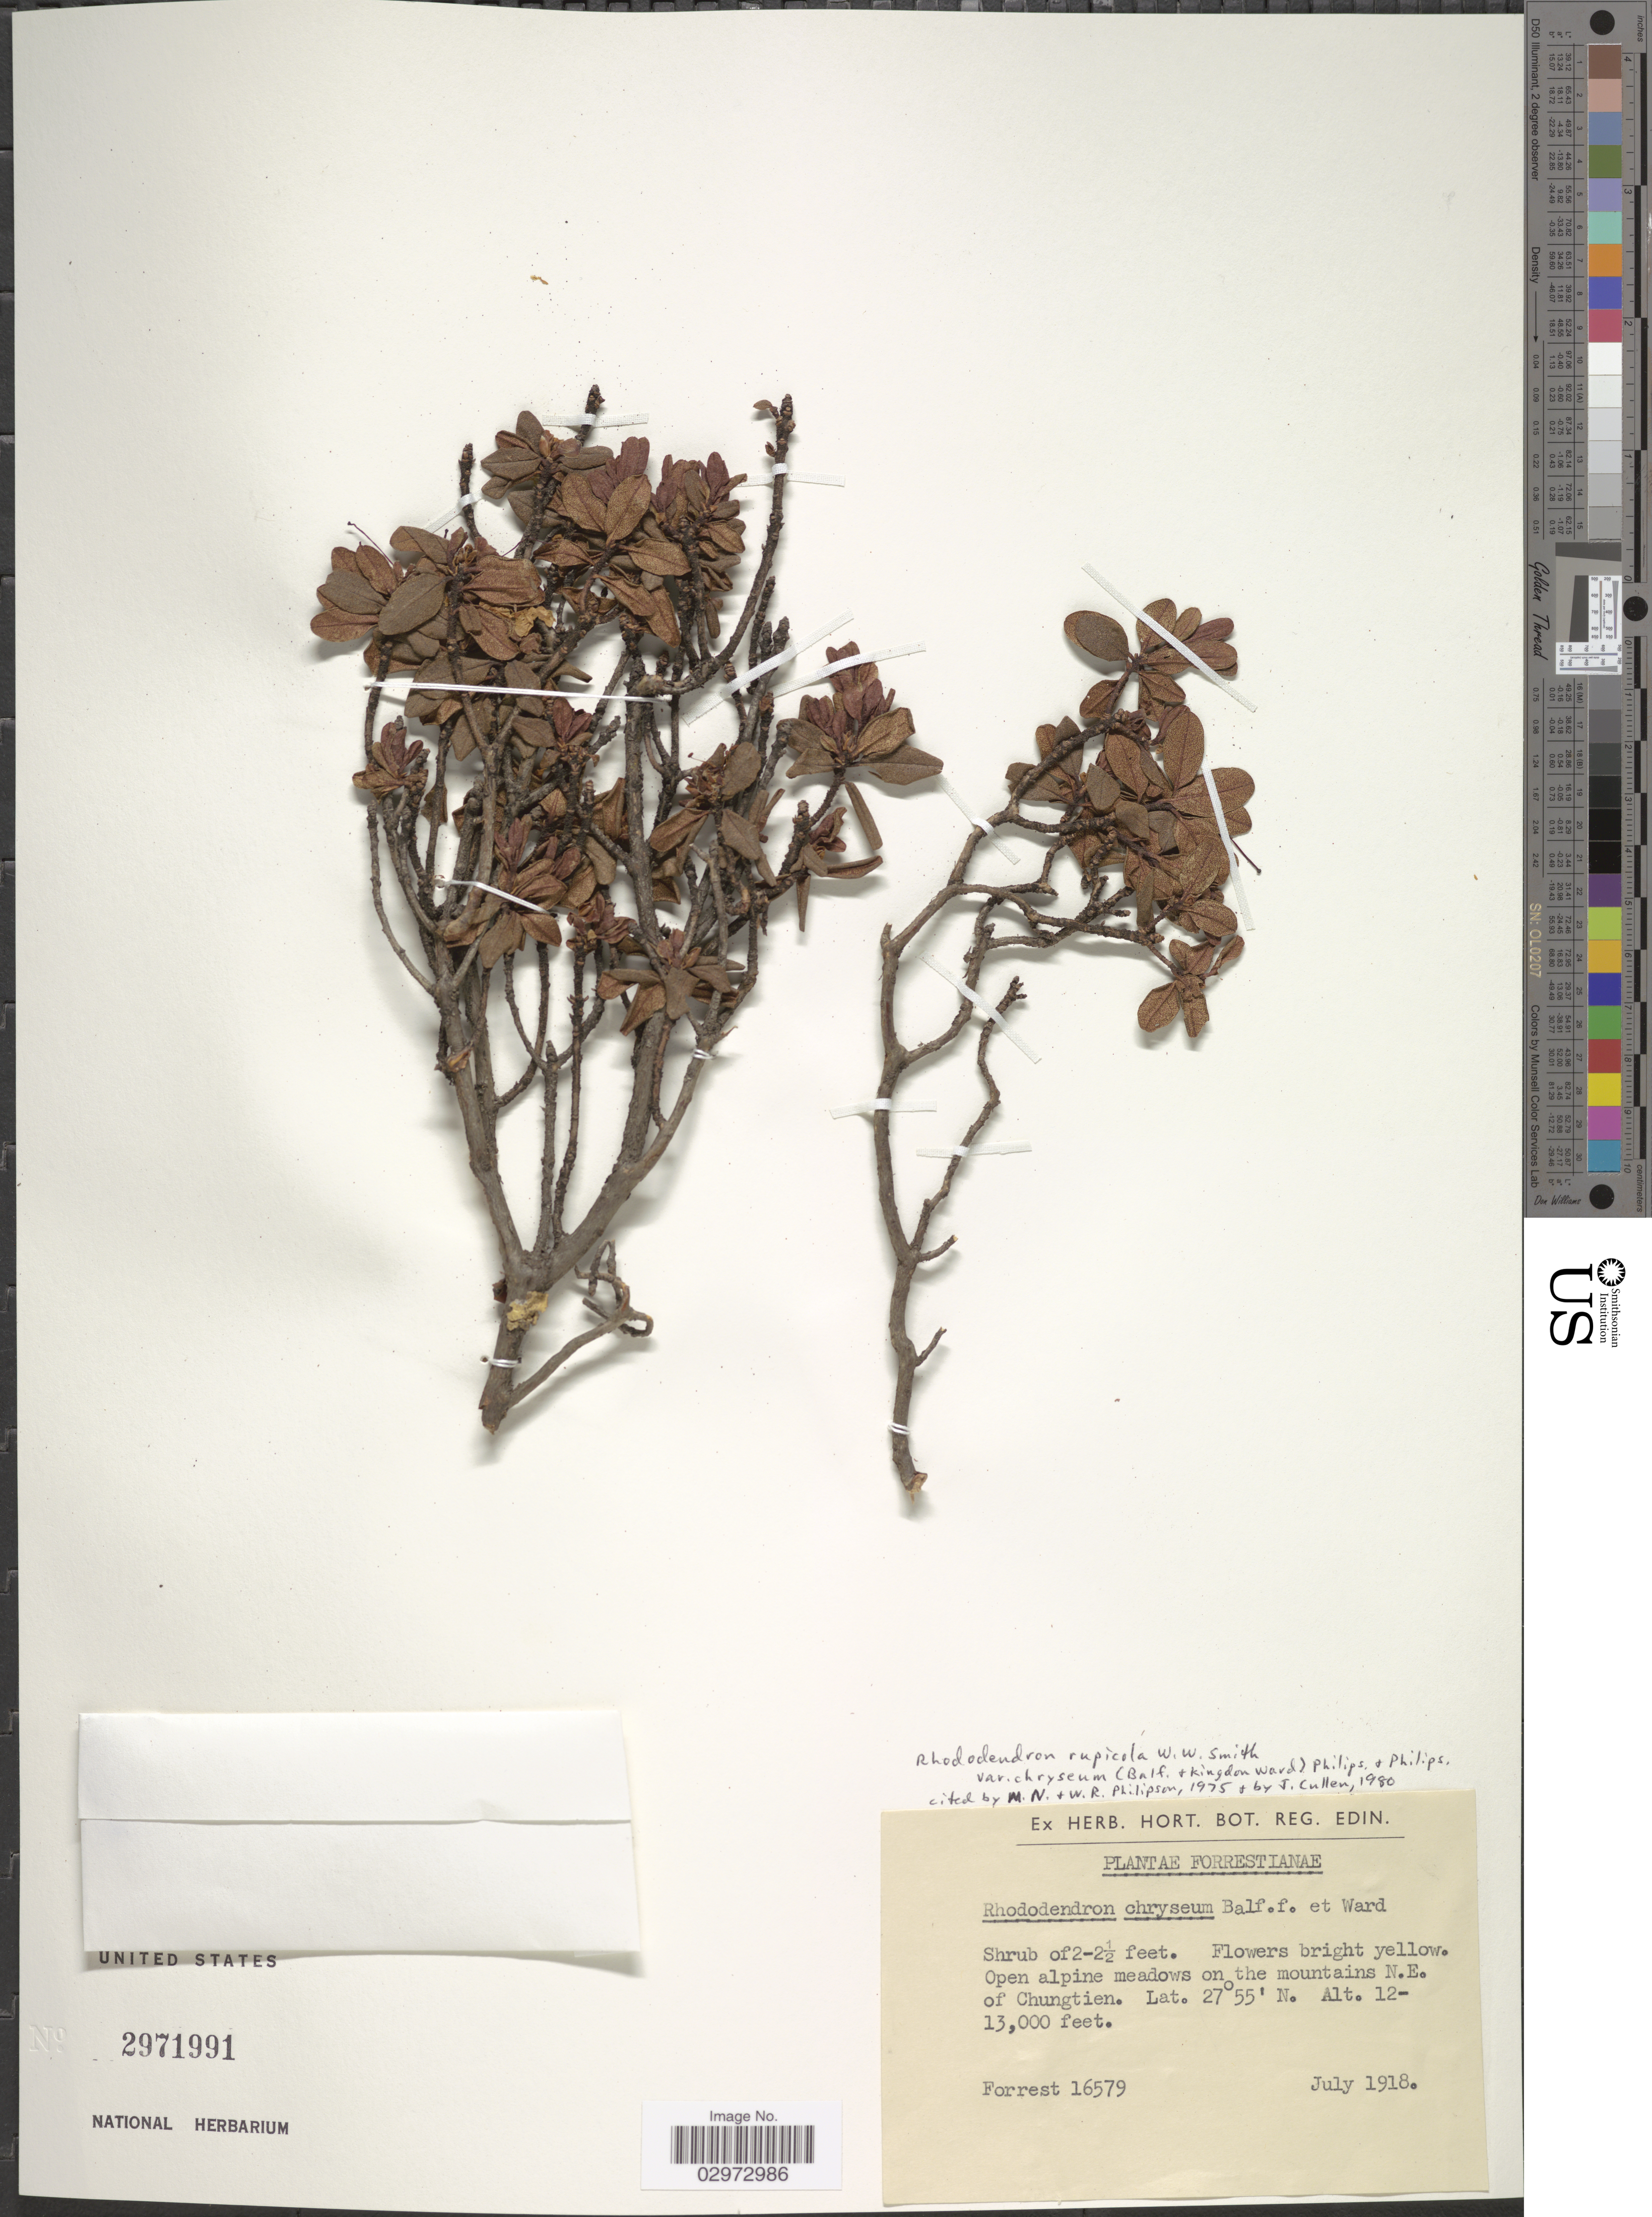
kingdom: Plantae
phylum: Tracheophyta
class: Magnoliopsida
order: Ericales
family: Ericaceae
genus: Rhododendron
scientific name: Rhododendron rupicola var. chryseum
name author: (Balf. f. & Kingdon-Ward) Philipson & M. N. Philipson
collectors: -. Forrest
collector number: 16579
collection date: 1918-07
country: China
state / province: Yunnan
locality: Open alpine meadows on the mountains N.E. of Chungtien.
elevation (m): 3658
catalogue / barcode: US 2971991